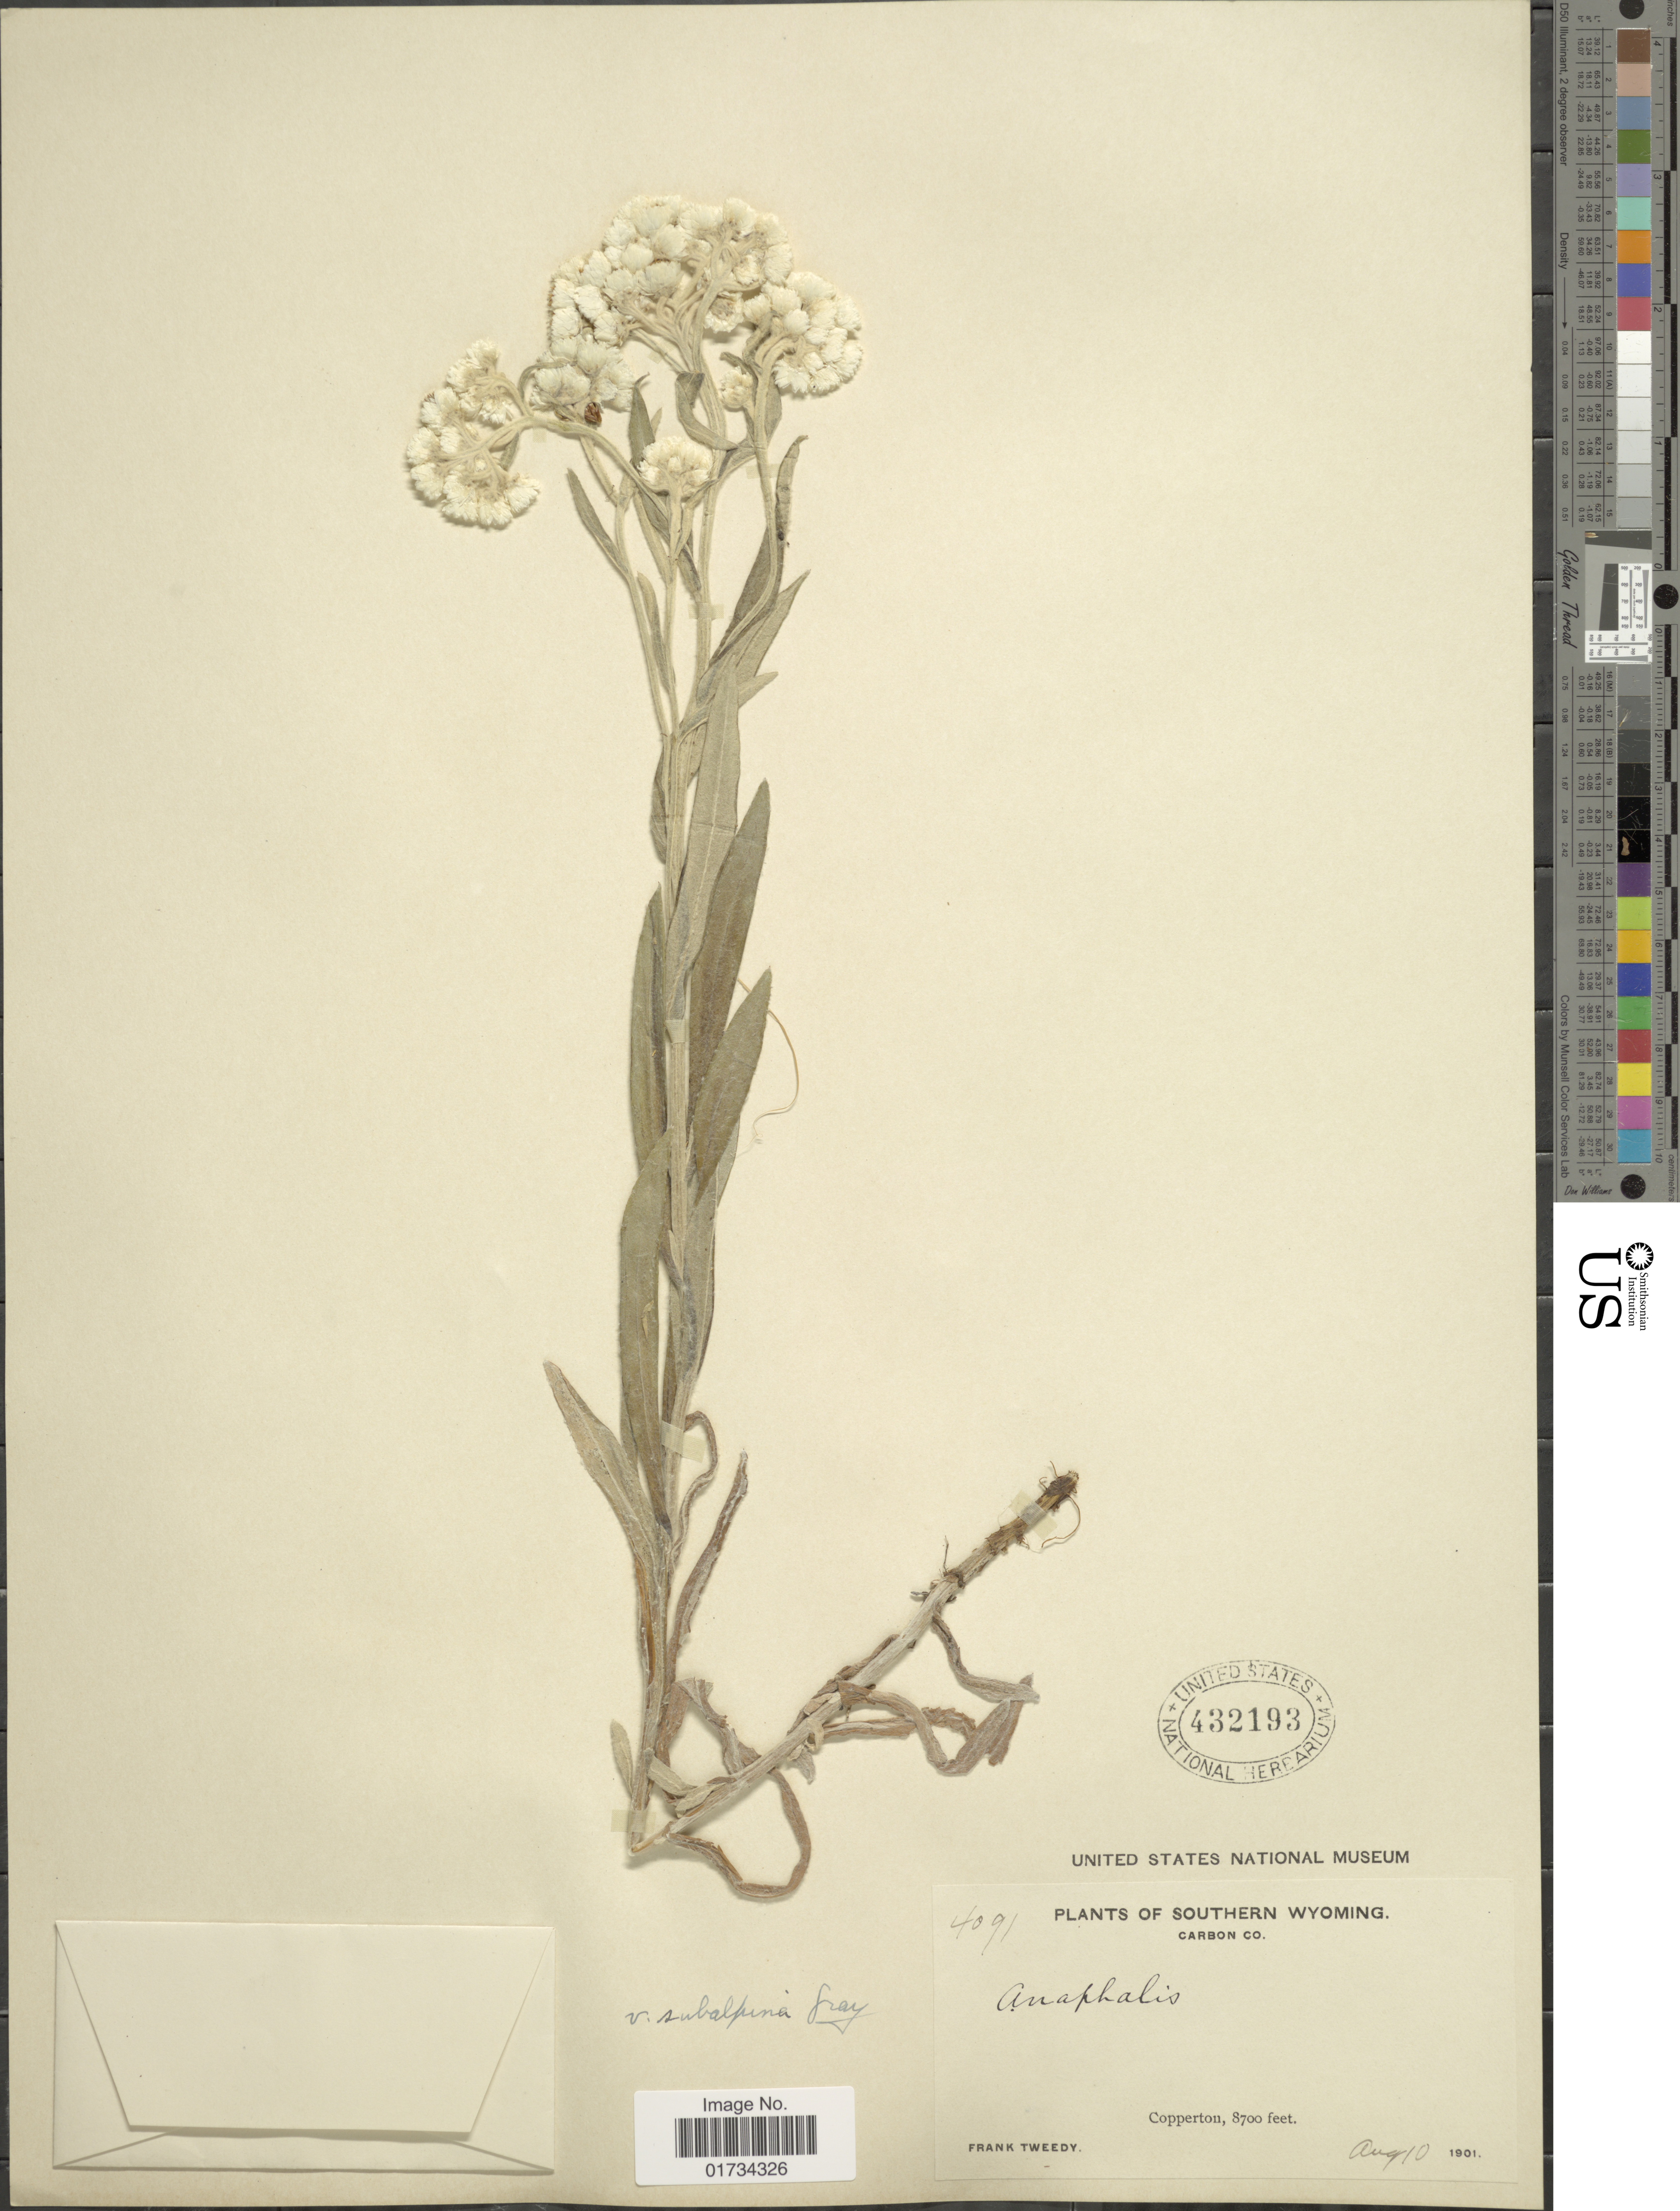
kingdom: Plantae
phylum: Tracheophyta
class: Magnoliopsida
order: Asterales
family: Asteraceae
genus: Anaphalis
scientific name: Anaphalis subalpina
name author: (A. Gray) Rydb.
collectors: F. Tweedy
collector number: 4091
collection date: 1901-08-10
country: United States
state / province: Wyoming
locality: Southern Wyoming. Carbon Co. Copperton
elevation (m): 2652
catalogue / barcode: US 432193